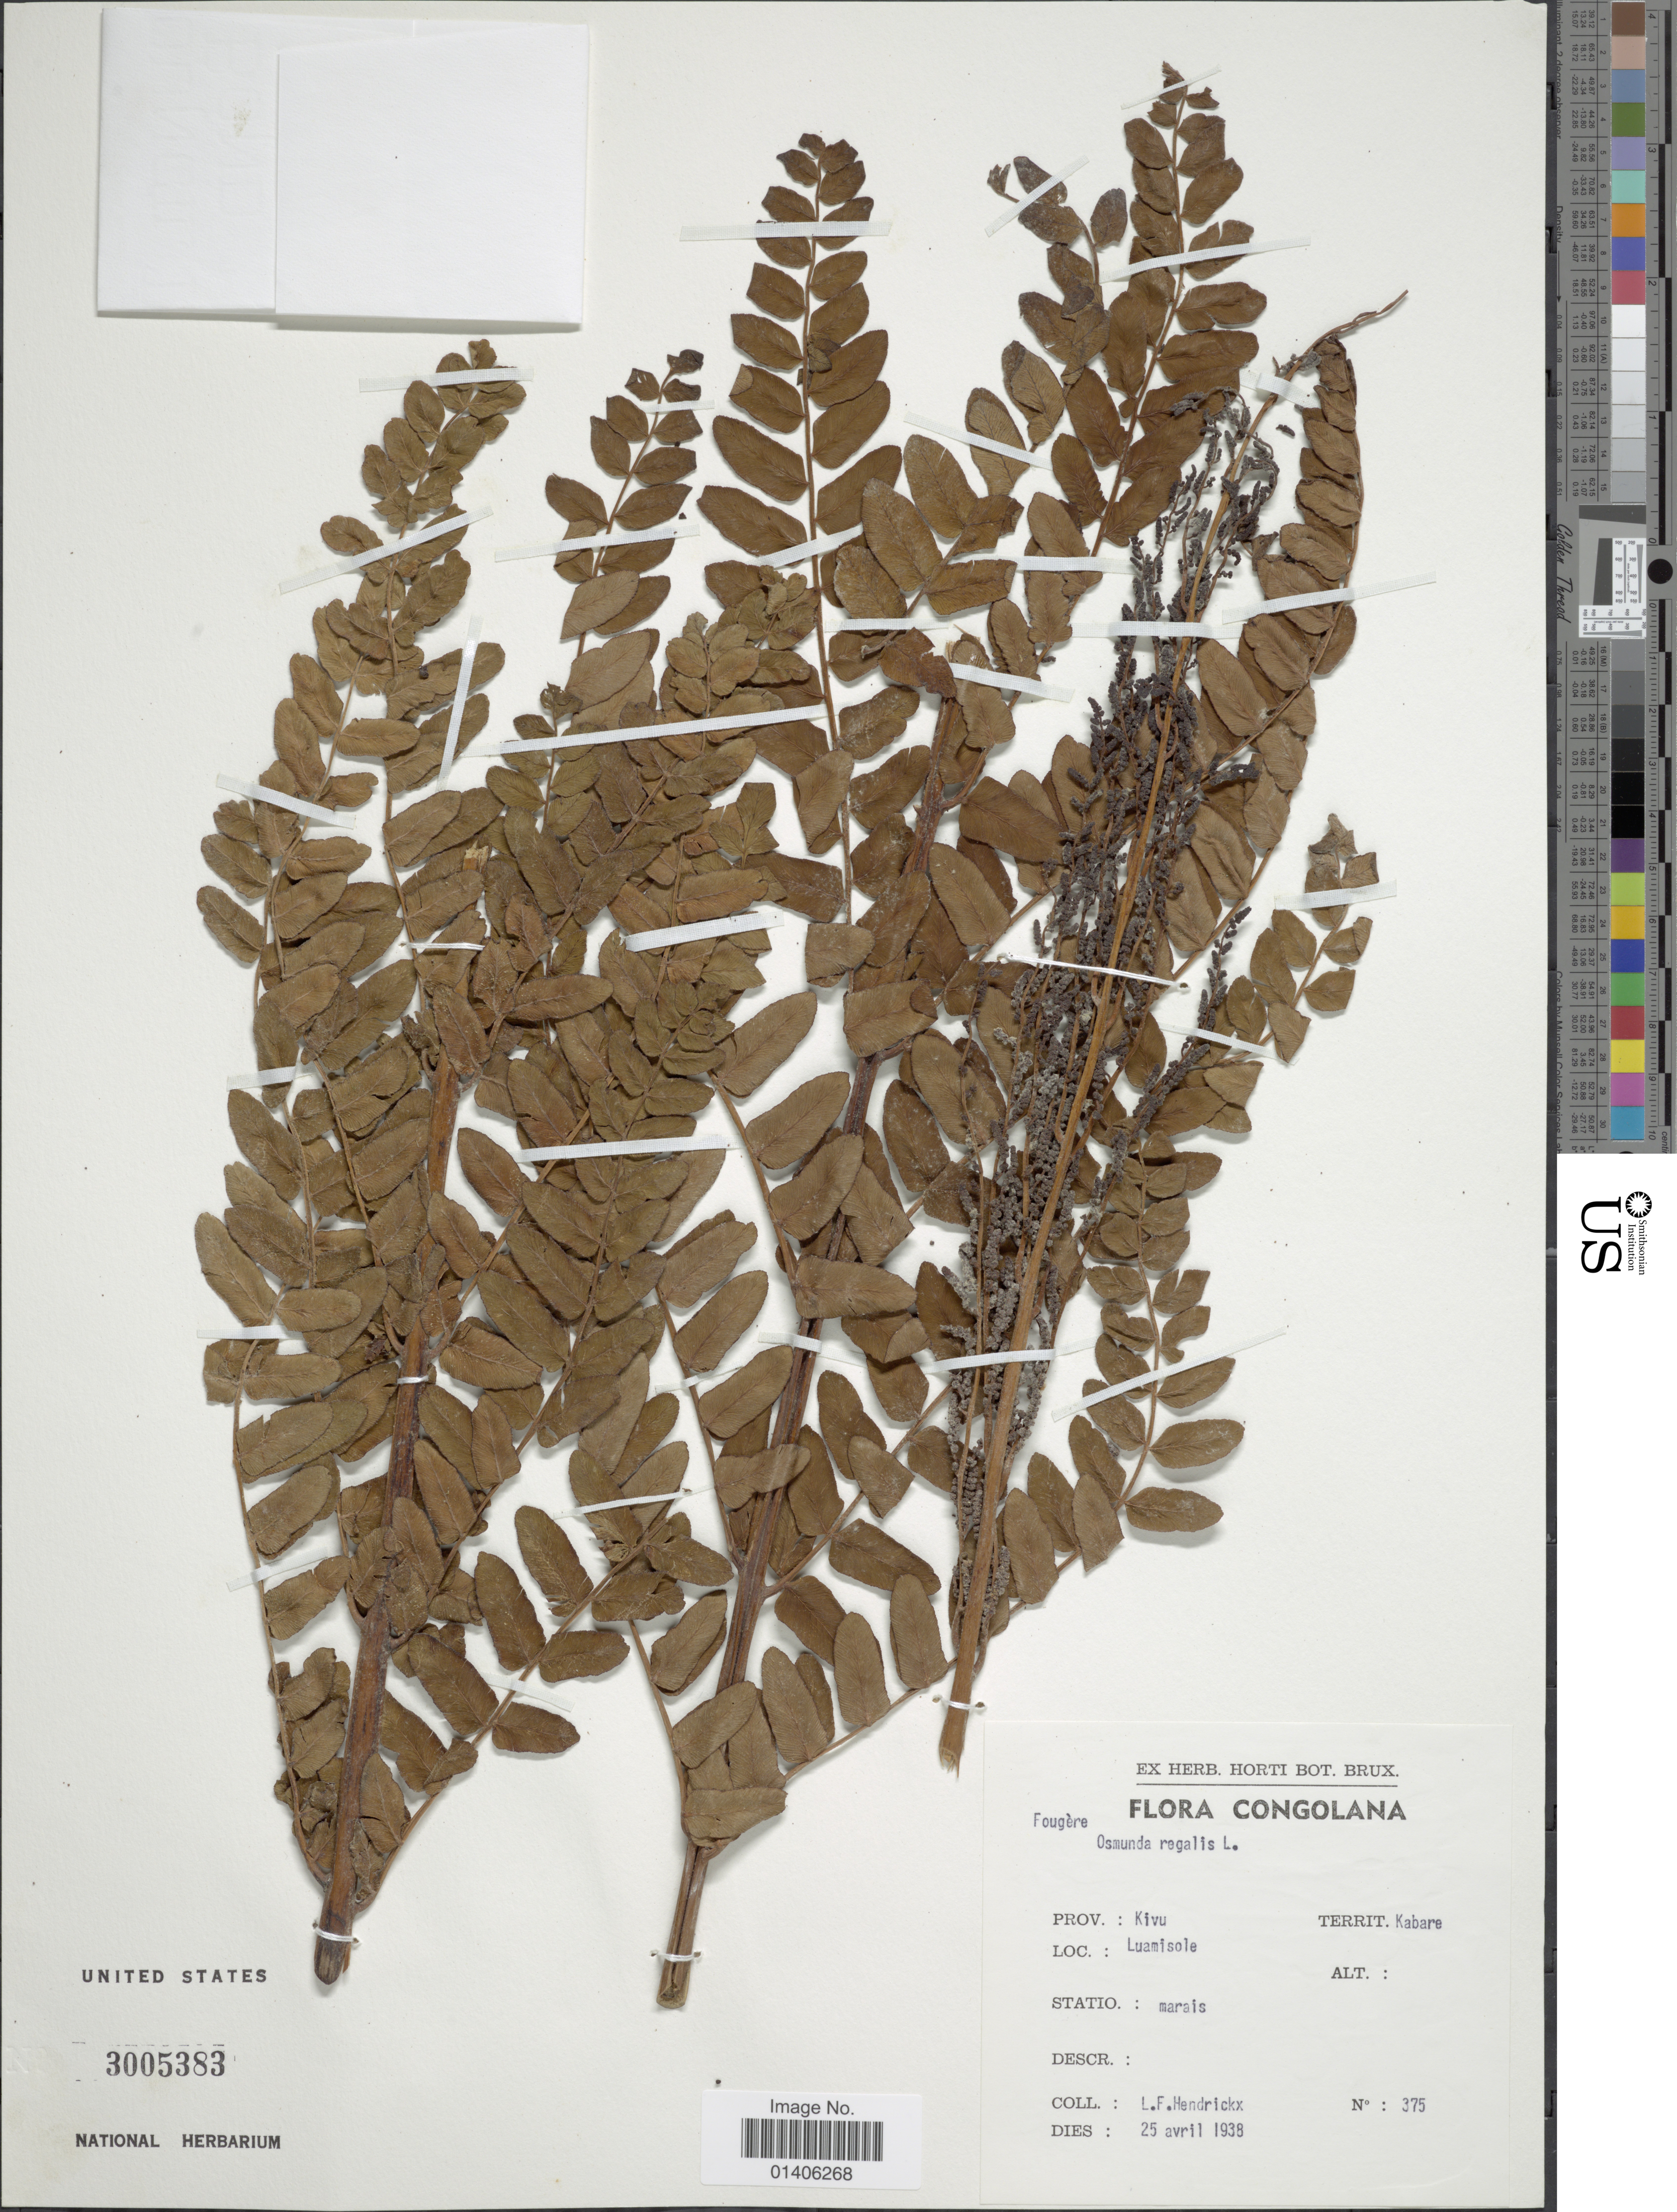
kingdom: Plantae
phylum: Tracheophyta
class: Polypodiopsida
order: Osmundales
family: Osmundaceae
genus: Osmunda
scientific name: Osmunda regalis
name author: L.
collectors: L. Hendrickx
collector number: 375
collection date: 1938-04-25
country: Congo, Democratic Republic of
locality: Prov. Kivu, Territ. Kabare, Luamisole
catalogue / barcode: US 3005383